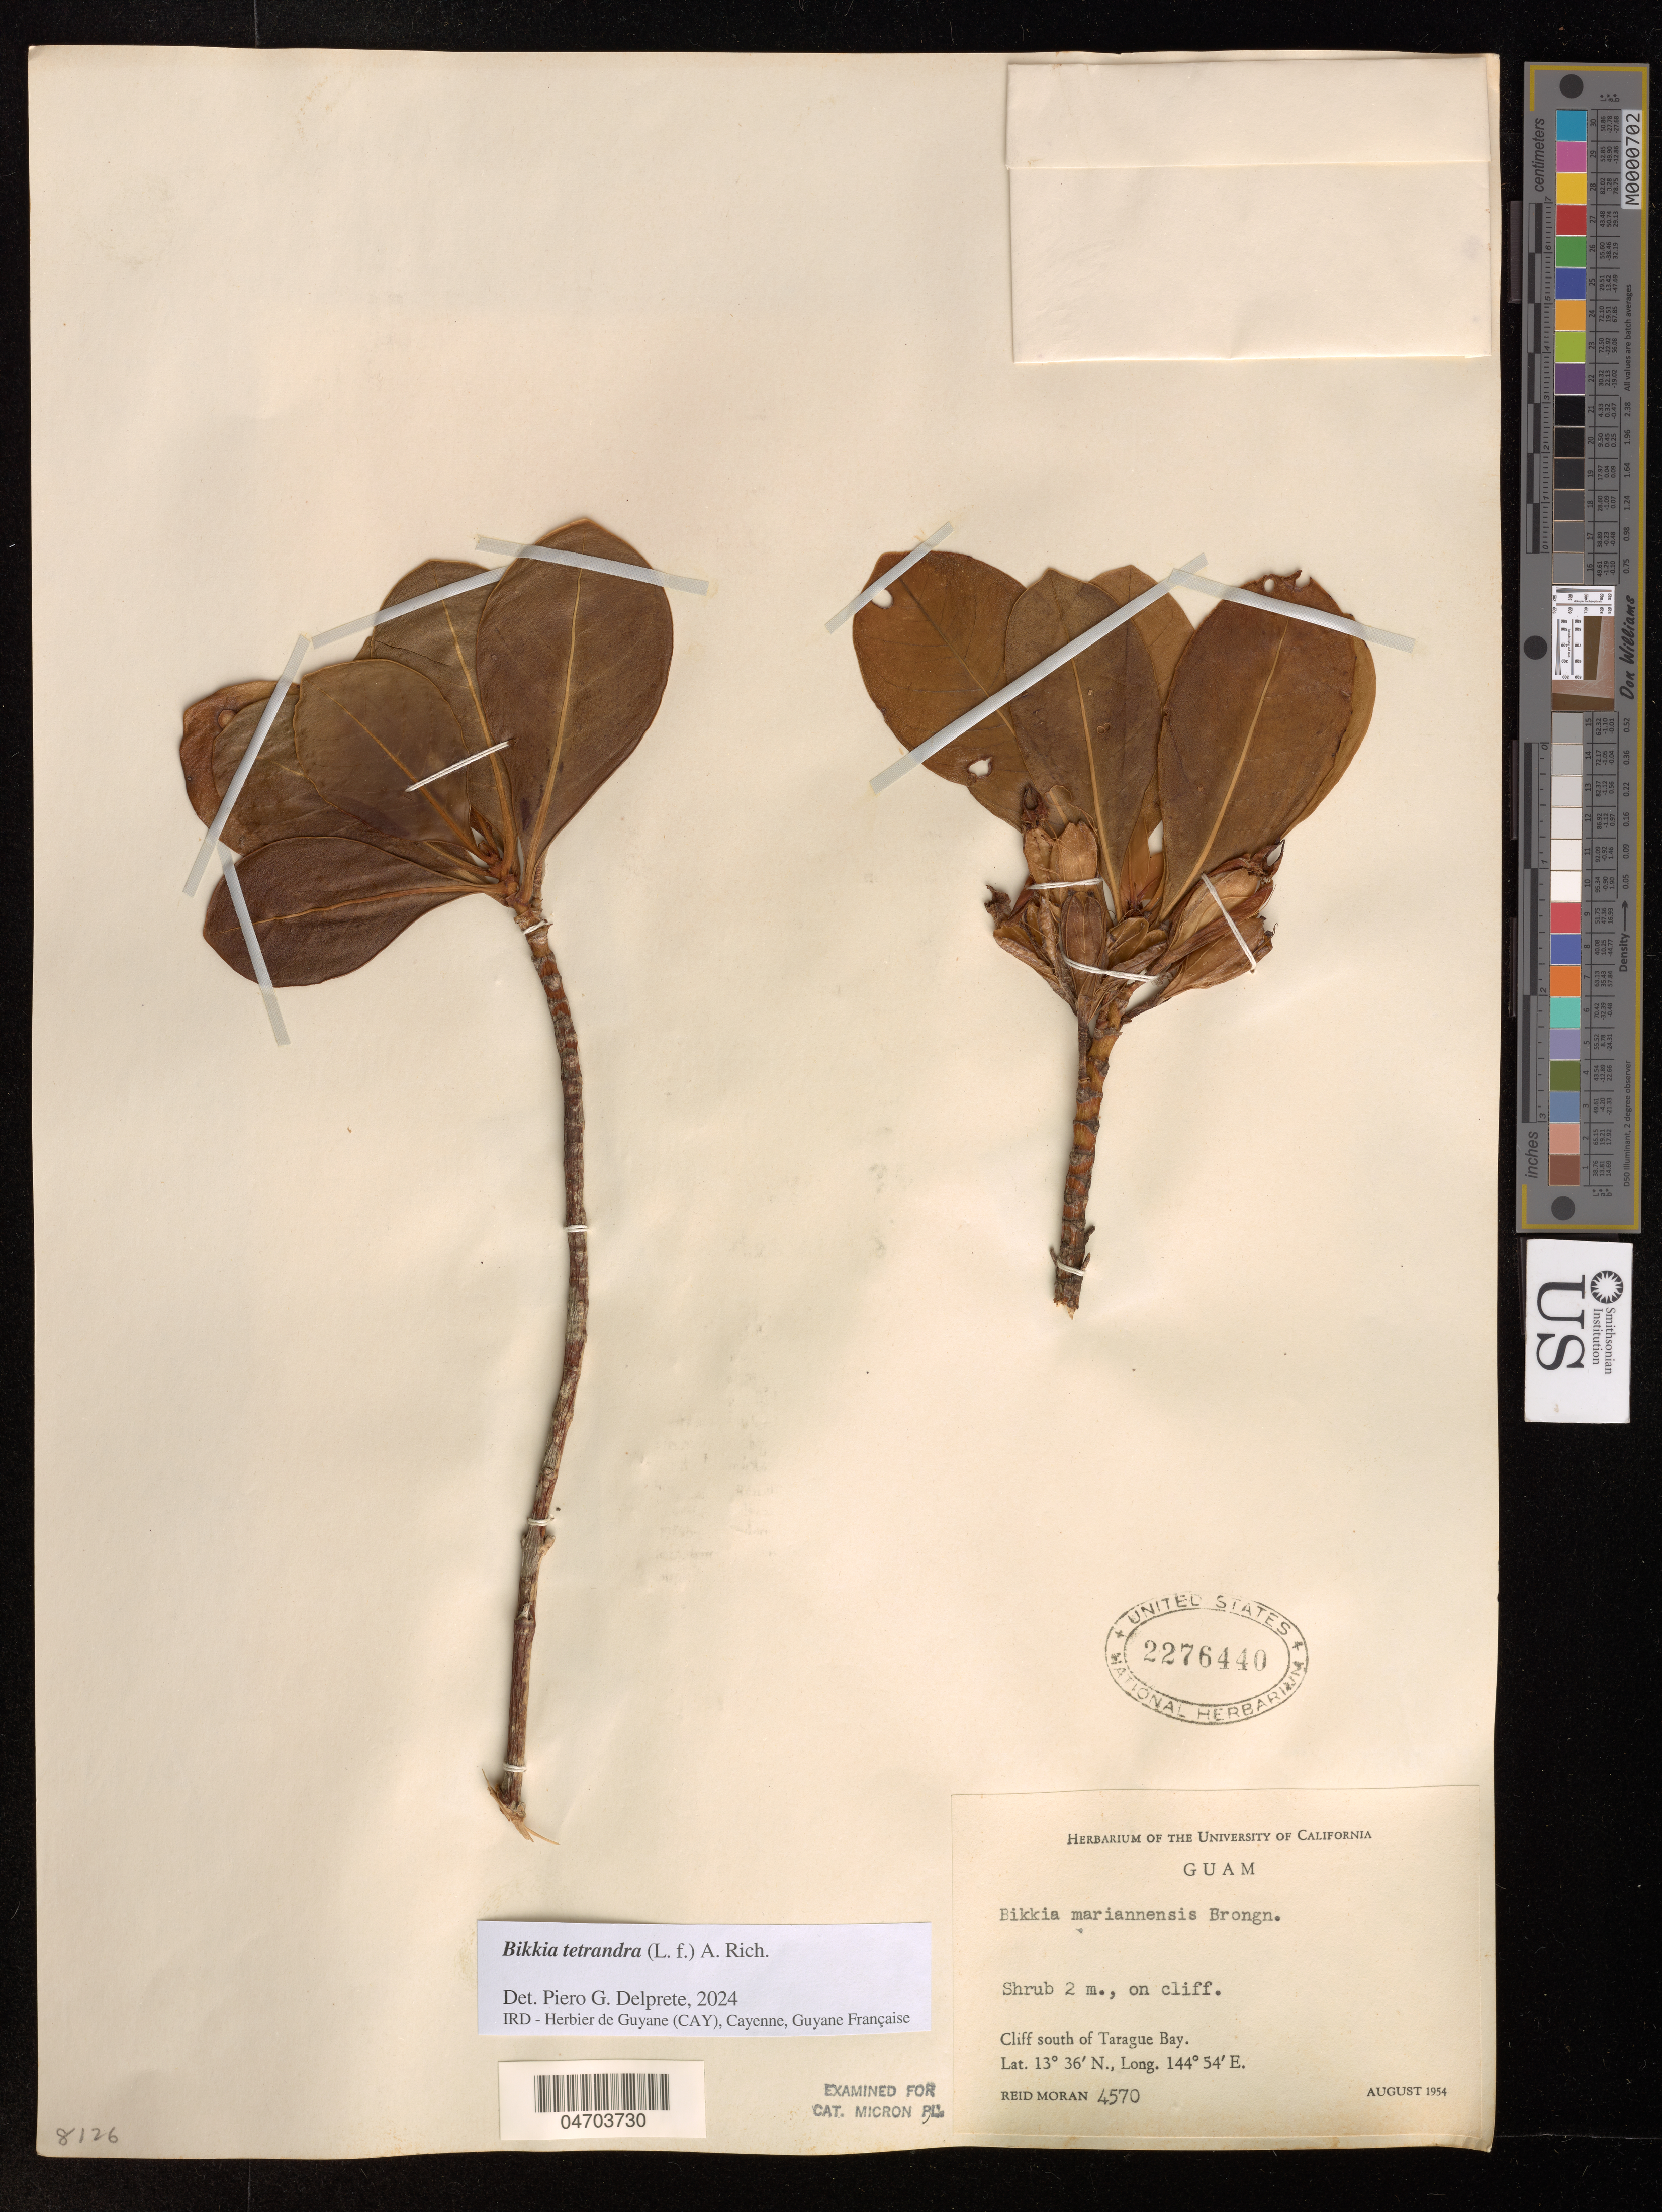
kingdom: Plantae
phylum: Tracheophyta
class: Magnoliopsida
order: Gentianales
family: Rubiaceae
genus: Bikkia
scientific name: Bikkia tetrandra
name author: (L. f.) A. Rich.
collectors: R. Moran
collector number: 4570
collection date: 1954-08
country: Guam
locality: Cliff south of Tarague Bay.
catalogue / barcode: US 2276440